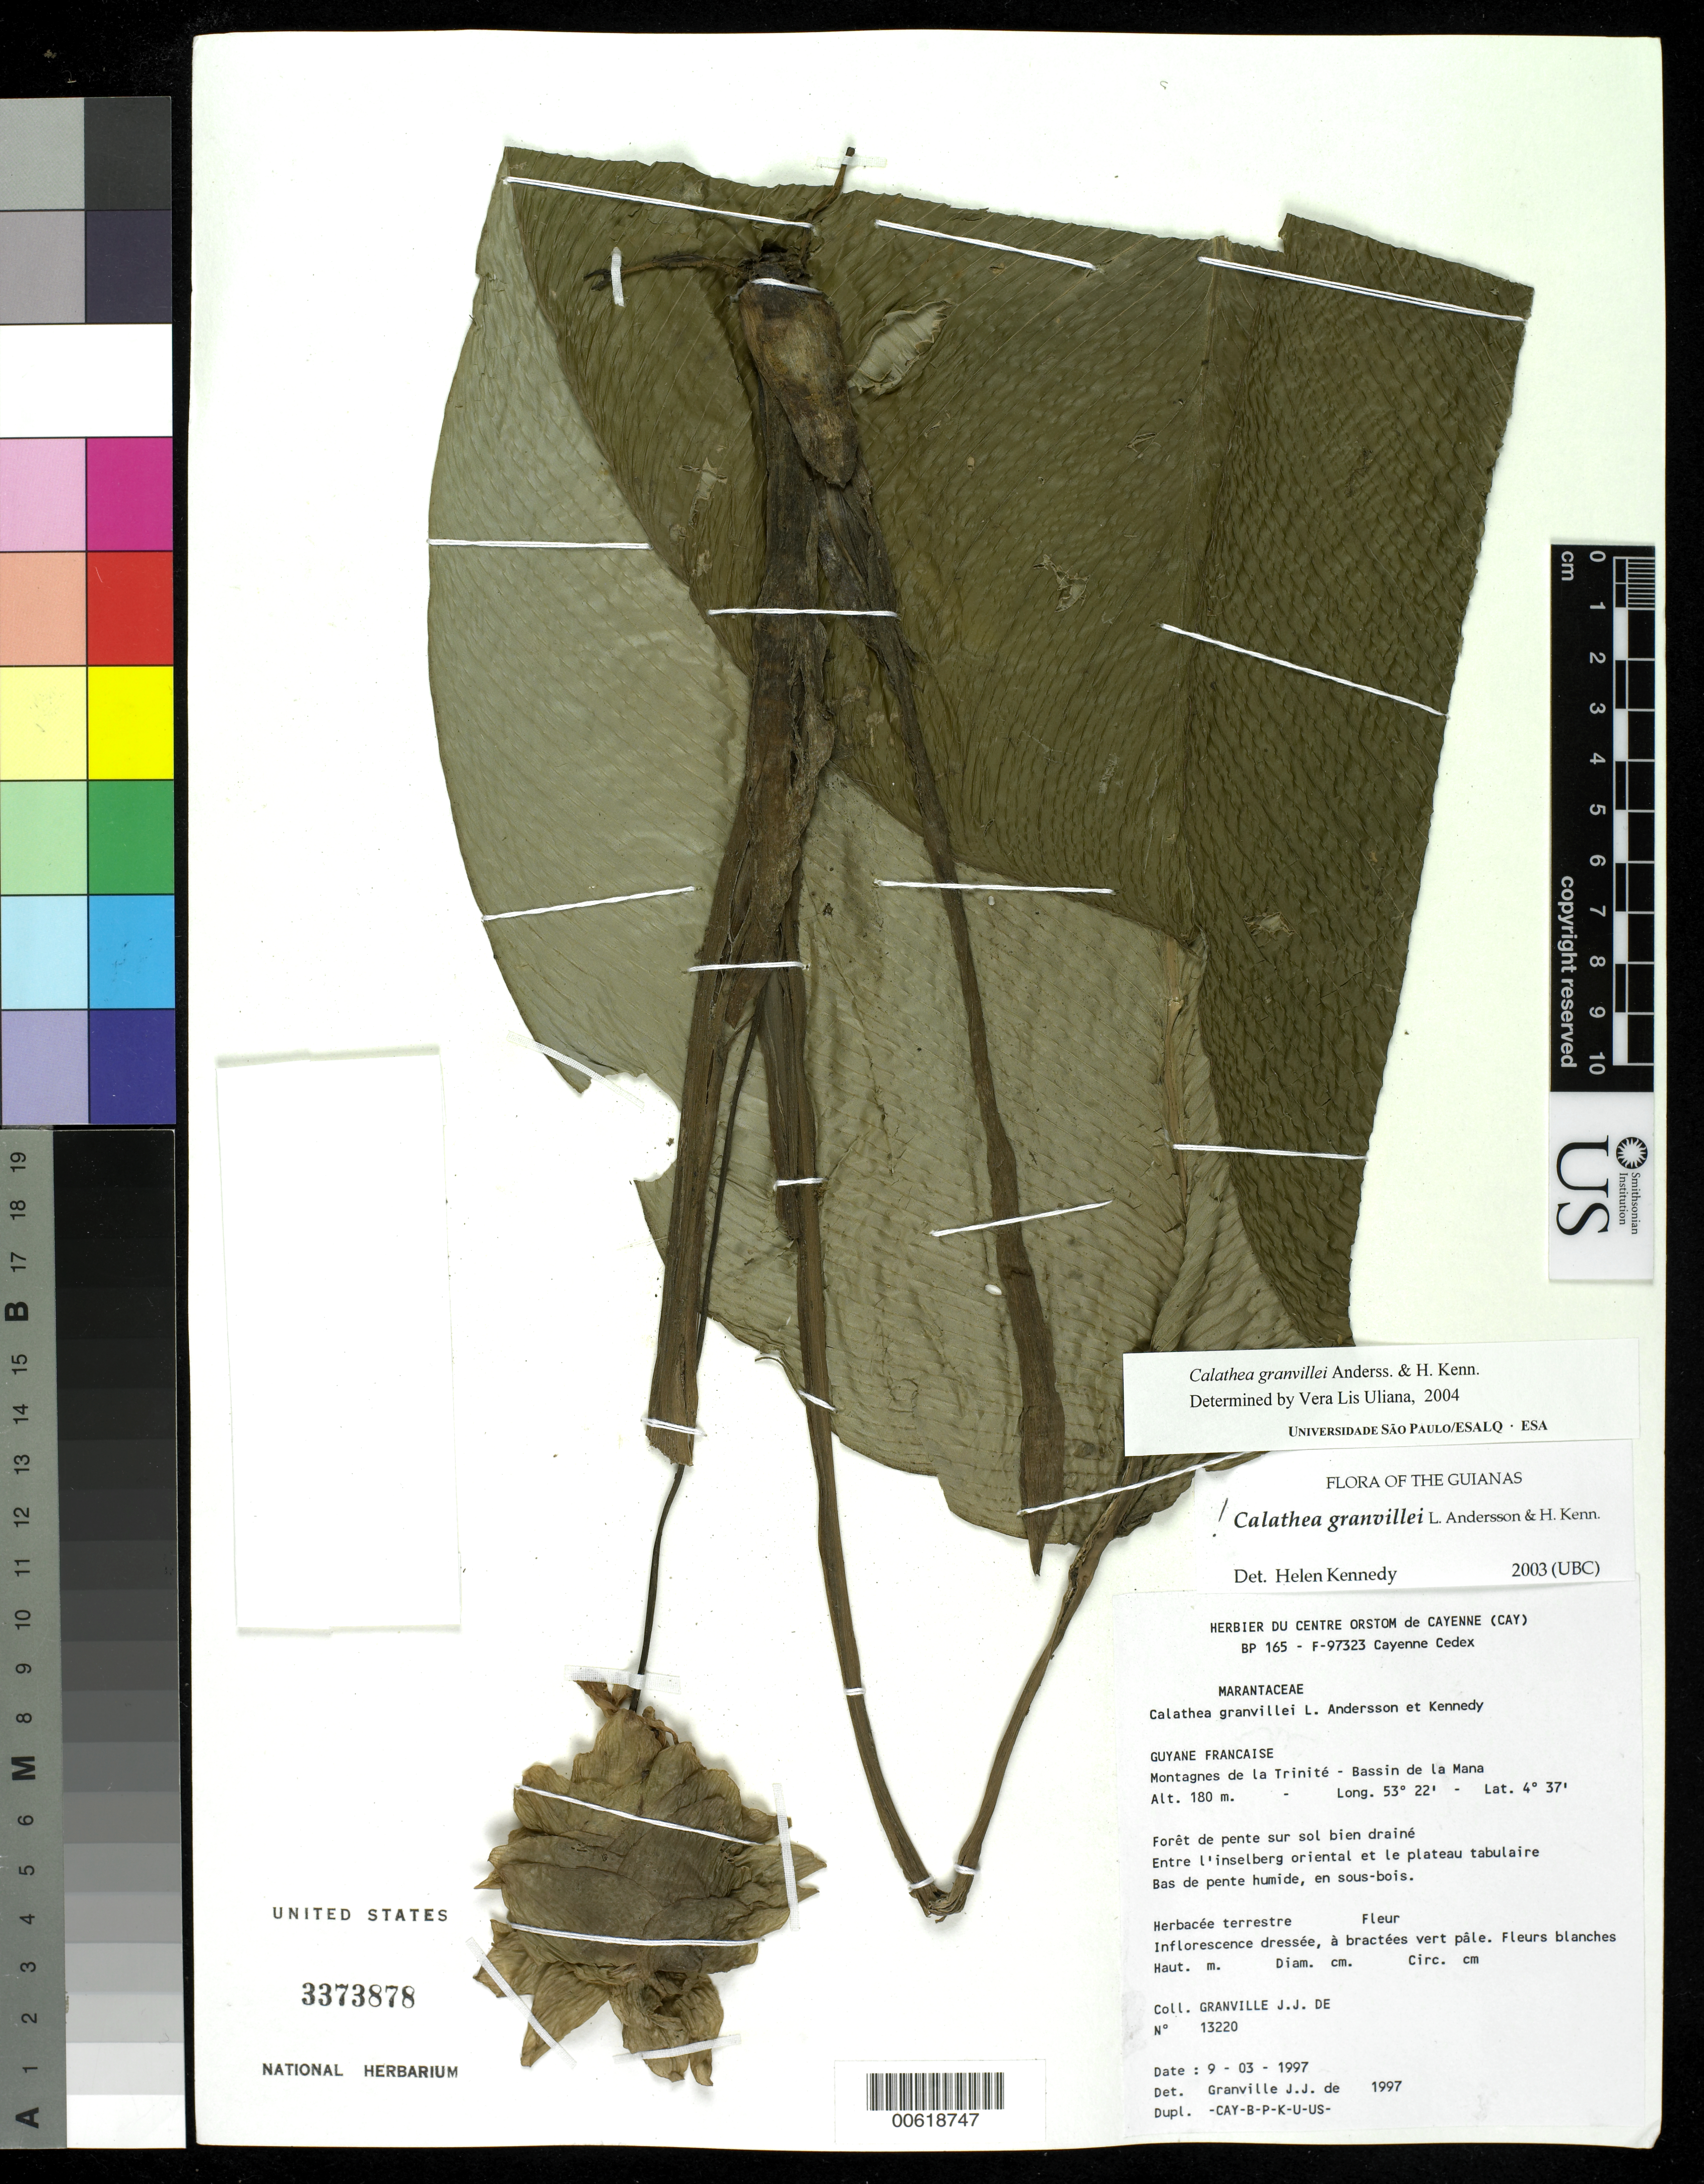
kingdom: Plantae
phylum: Tracheophyta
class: Liliopsida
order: Zingiberales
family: Marantaceae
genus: Goeppertia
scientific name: Goeppertia granvillei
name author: (L. Andersson & H. Kenn.) Borchs. & S. Suárez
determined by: Strong, Mark T., (BOT), Smithsonian Institution - National Museum of Natural History (UNITED STATES)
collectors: J.-J. de Granville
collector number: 13220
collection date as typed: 9-Mar-97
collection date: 1997-03-09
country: French Guiana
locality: Montagnes de la Trinité, Bassin de la Mana. Entre l'inselberg orientale et le plateau tabulaire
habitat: Foret de pente sur sol bien draine. Entre l'inselberg oriental et le plateau tabulaire. Bas de pente humide, en sous-bois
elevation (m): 180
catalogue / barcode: US 3373878